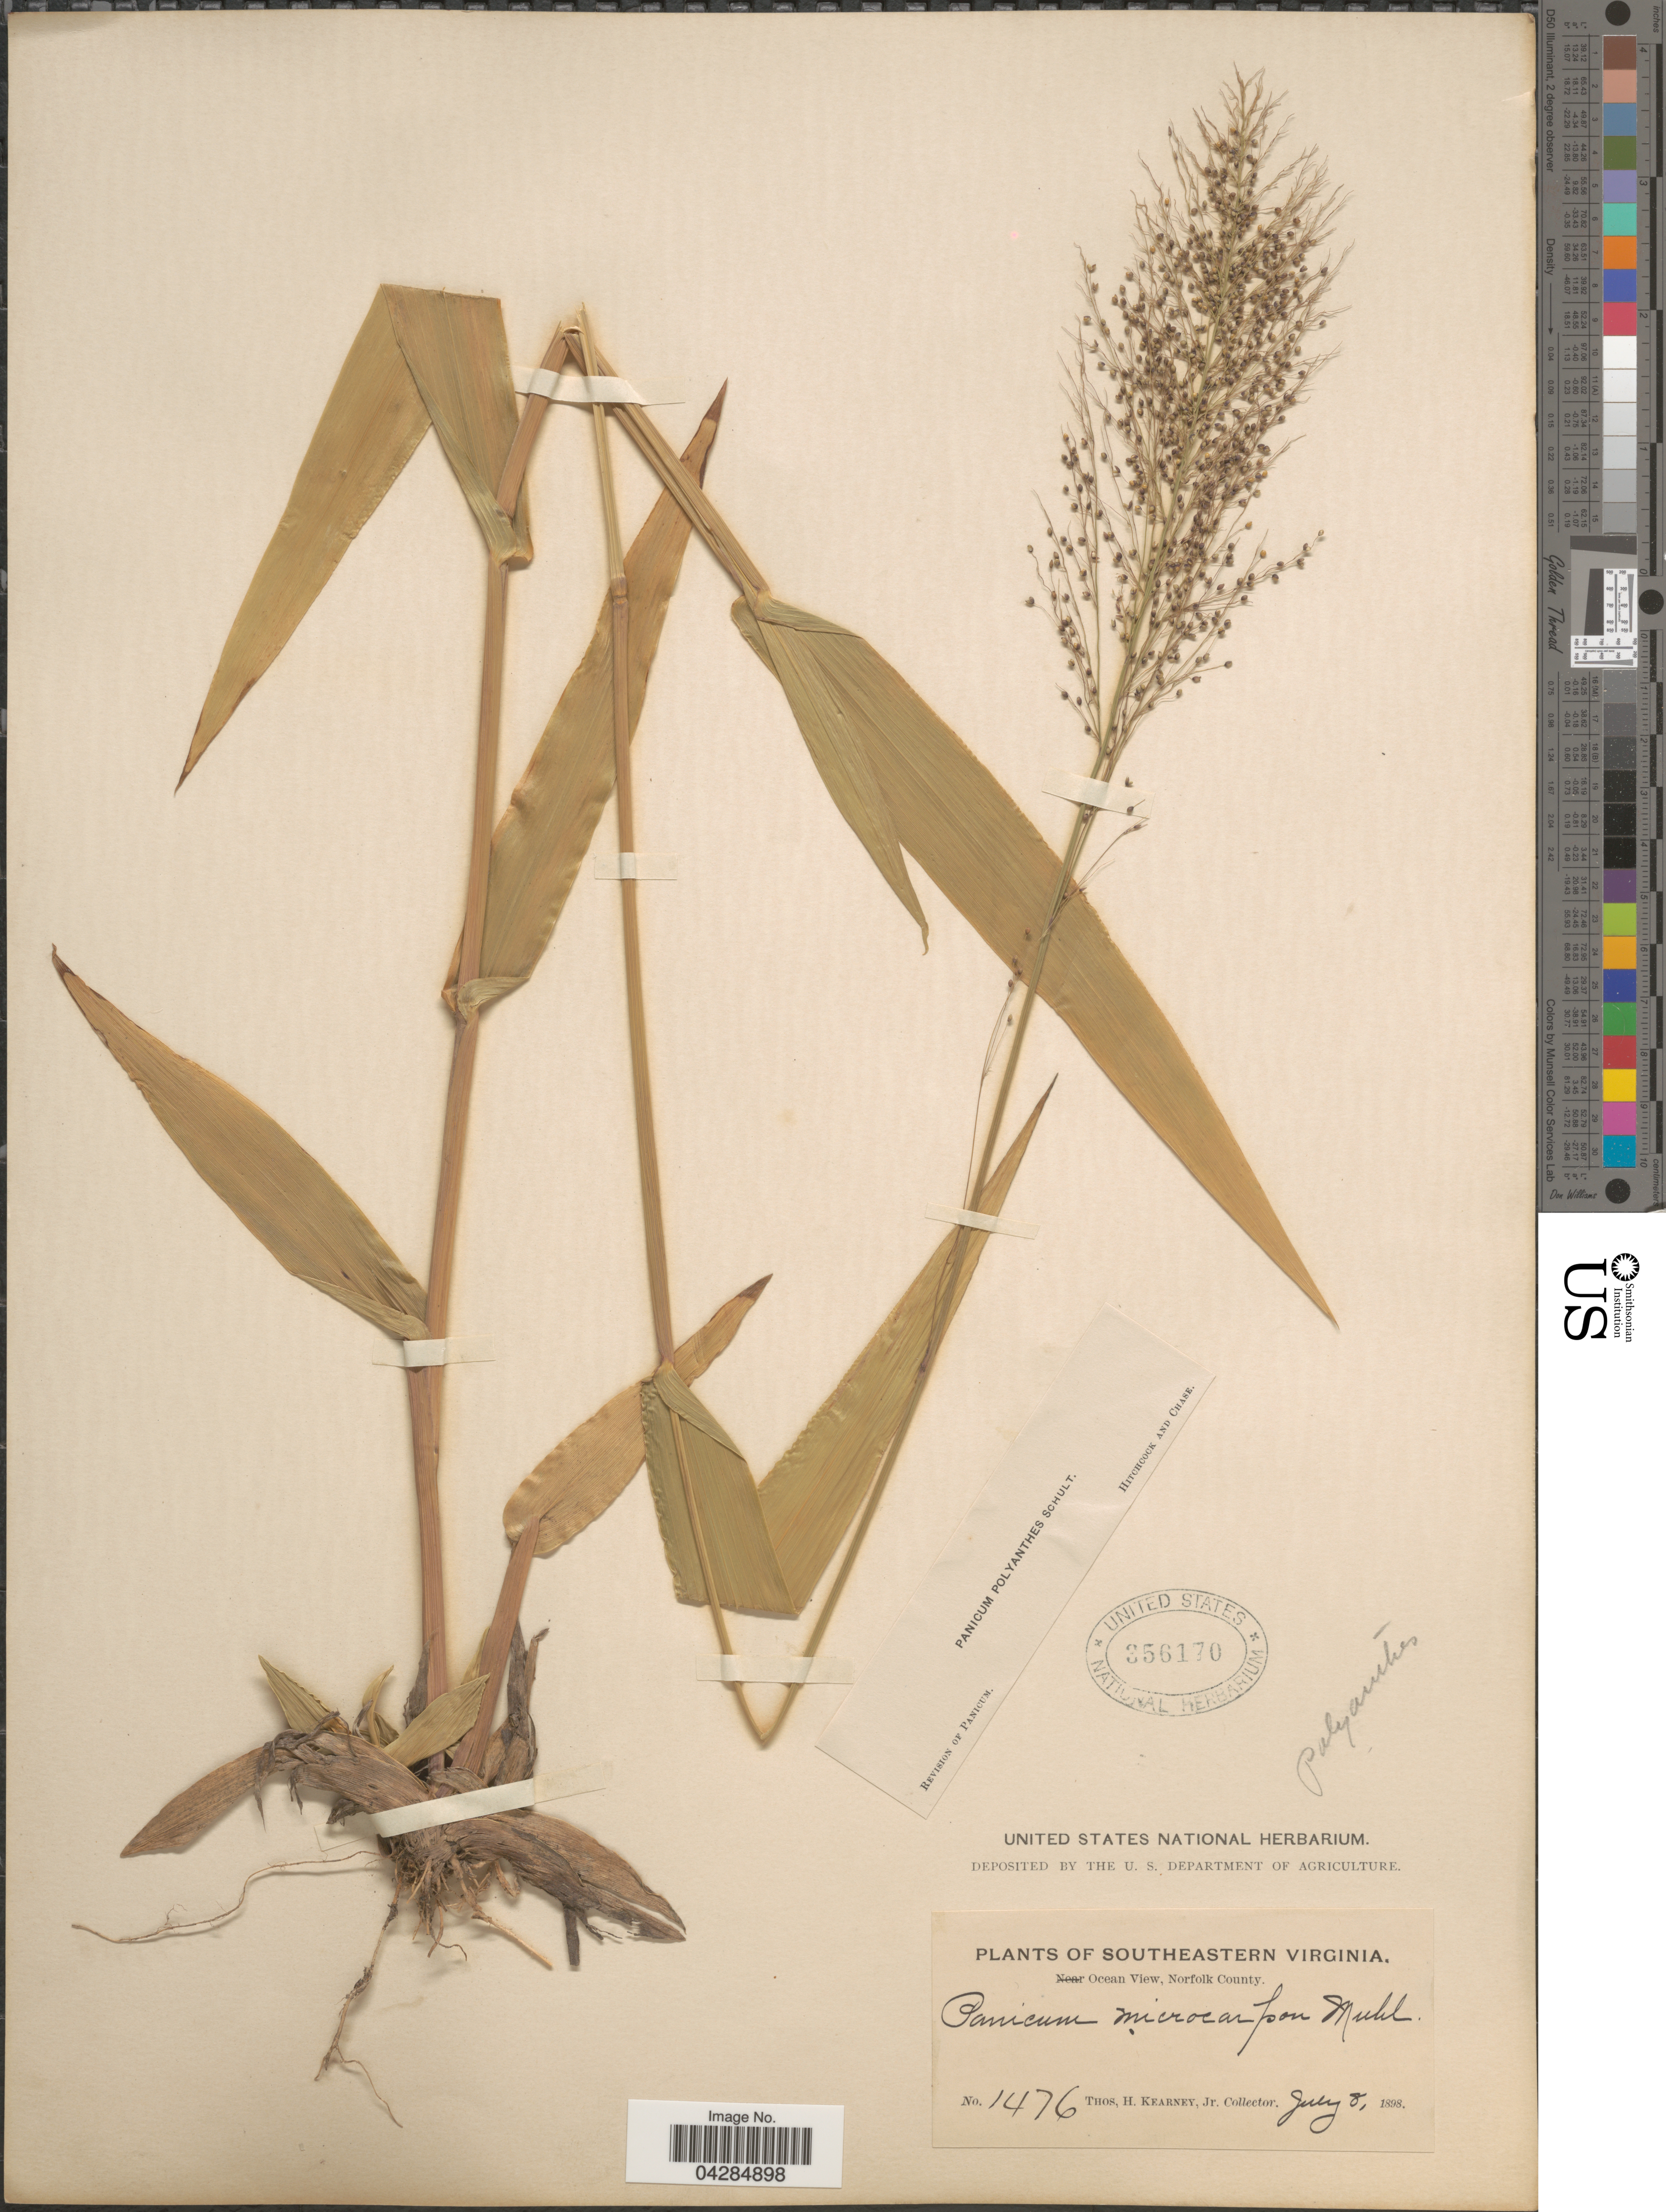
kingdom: Plantae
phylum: Tracheophyta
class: Liliopsida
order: Poales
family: Poaceae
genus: Dichanthelium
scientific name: Dichanthelium polyanthes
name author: (Schult.) Mohlenbr.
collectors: T. H. Kearney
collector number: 1476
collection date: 1898-07-08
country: United States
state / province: Virginia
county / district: City of Norfolk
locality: Southeastern Virginia. Ocean View, Norfolk County.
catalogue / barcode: US 356170